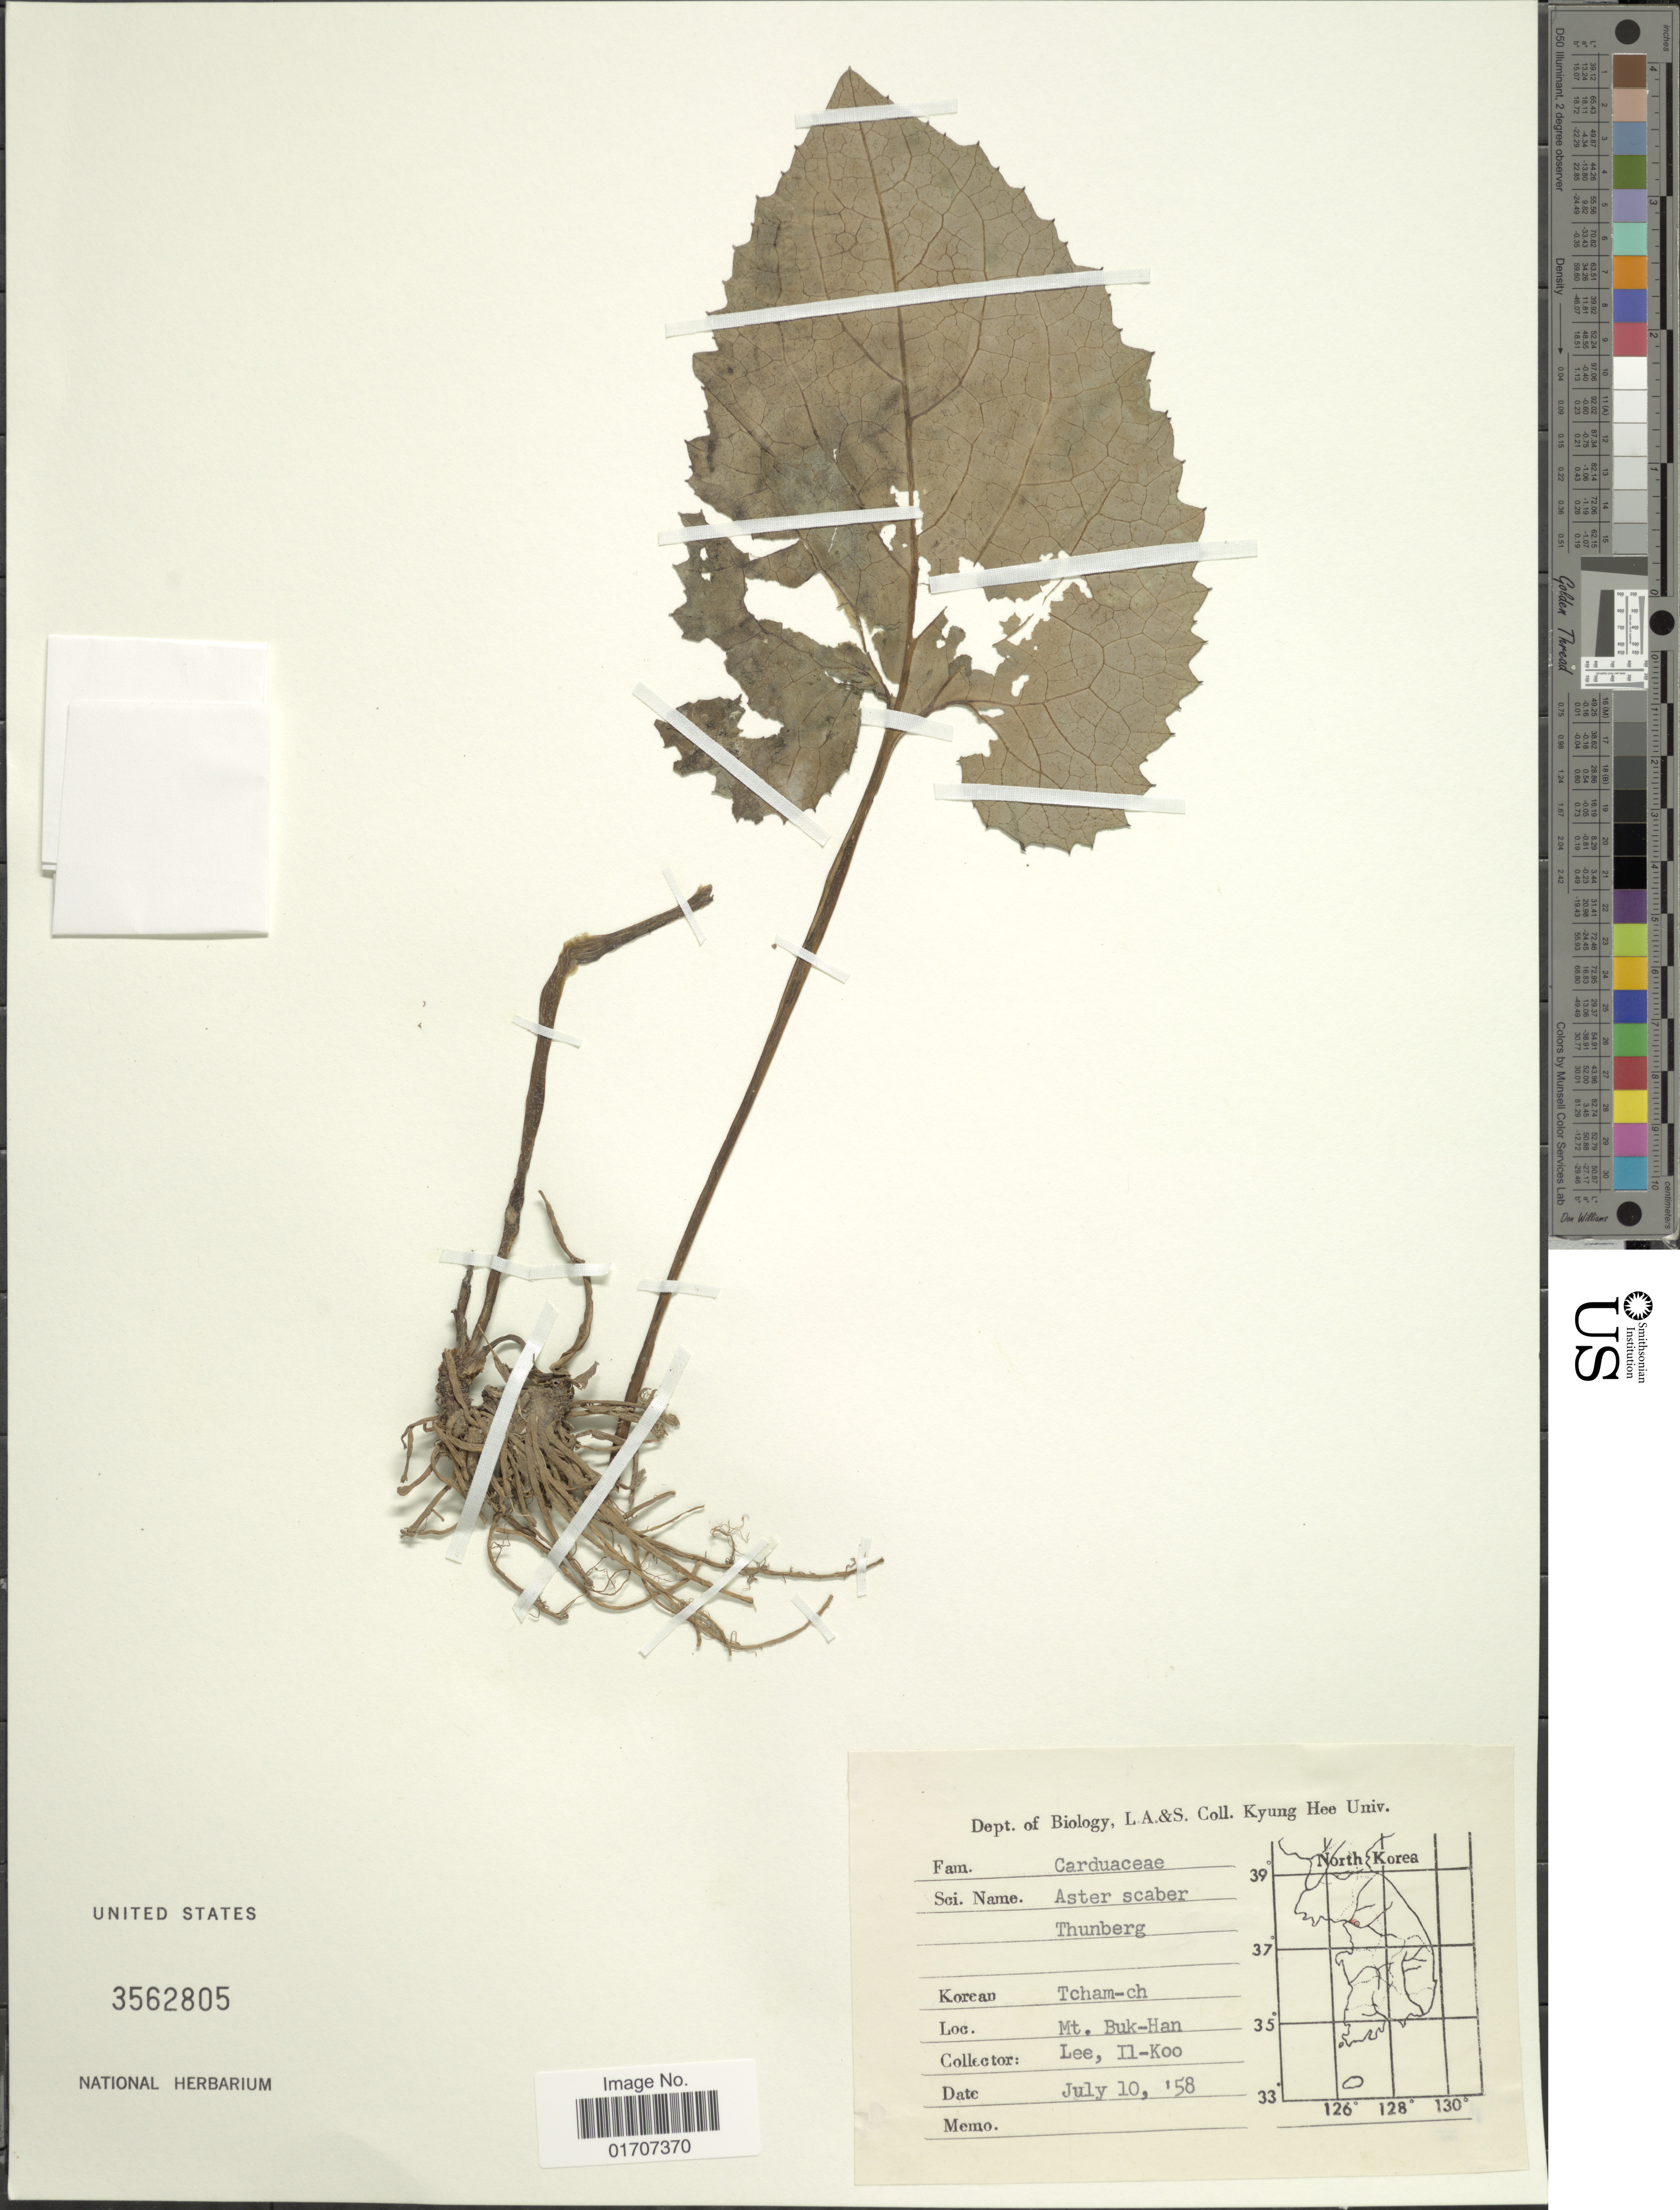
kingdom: Plantae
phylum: Tracheophyta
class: Magnoliopsida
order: Asterales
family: Asteraceae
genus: Doellingeria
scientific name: Doellingeria scabra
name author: (Thunb.) Nees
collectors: I. Lee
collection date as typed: Transcribed d/m/y: 10/7/58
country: South Korea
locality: Mt. Buk-Han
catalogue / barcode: US 3562805